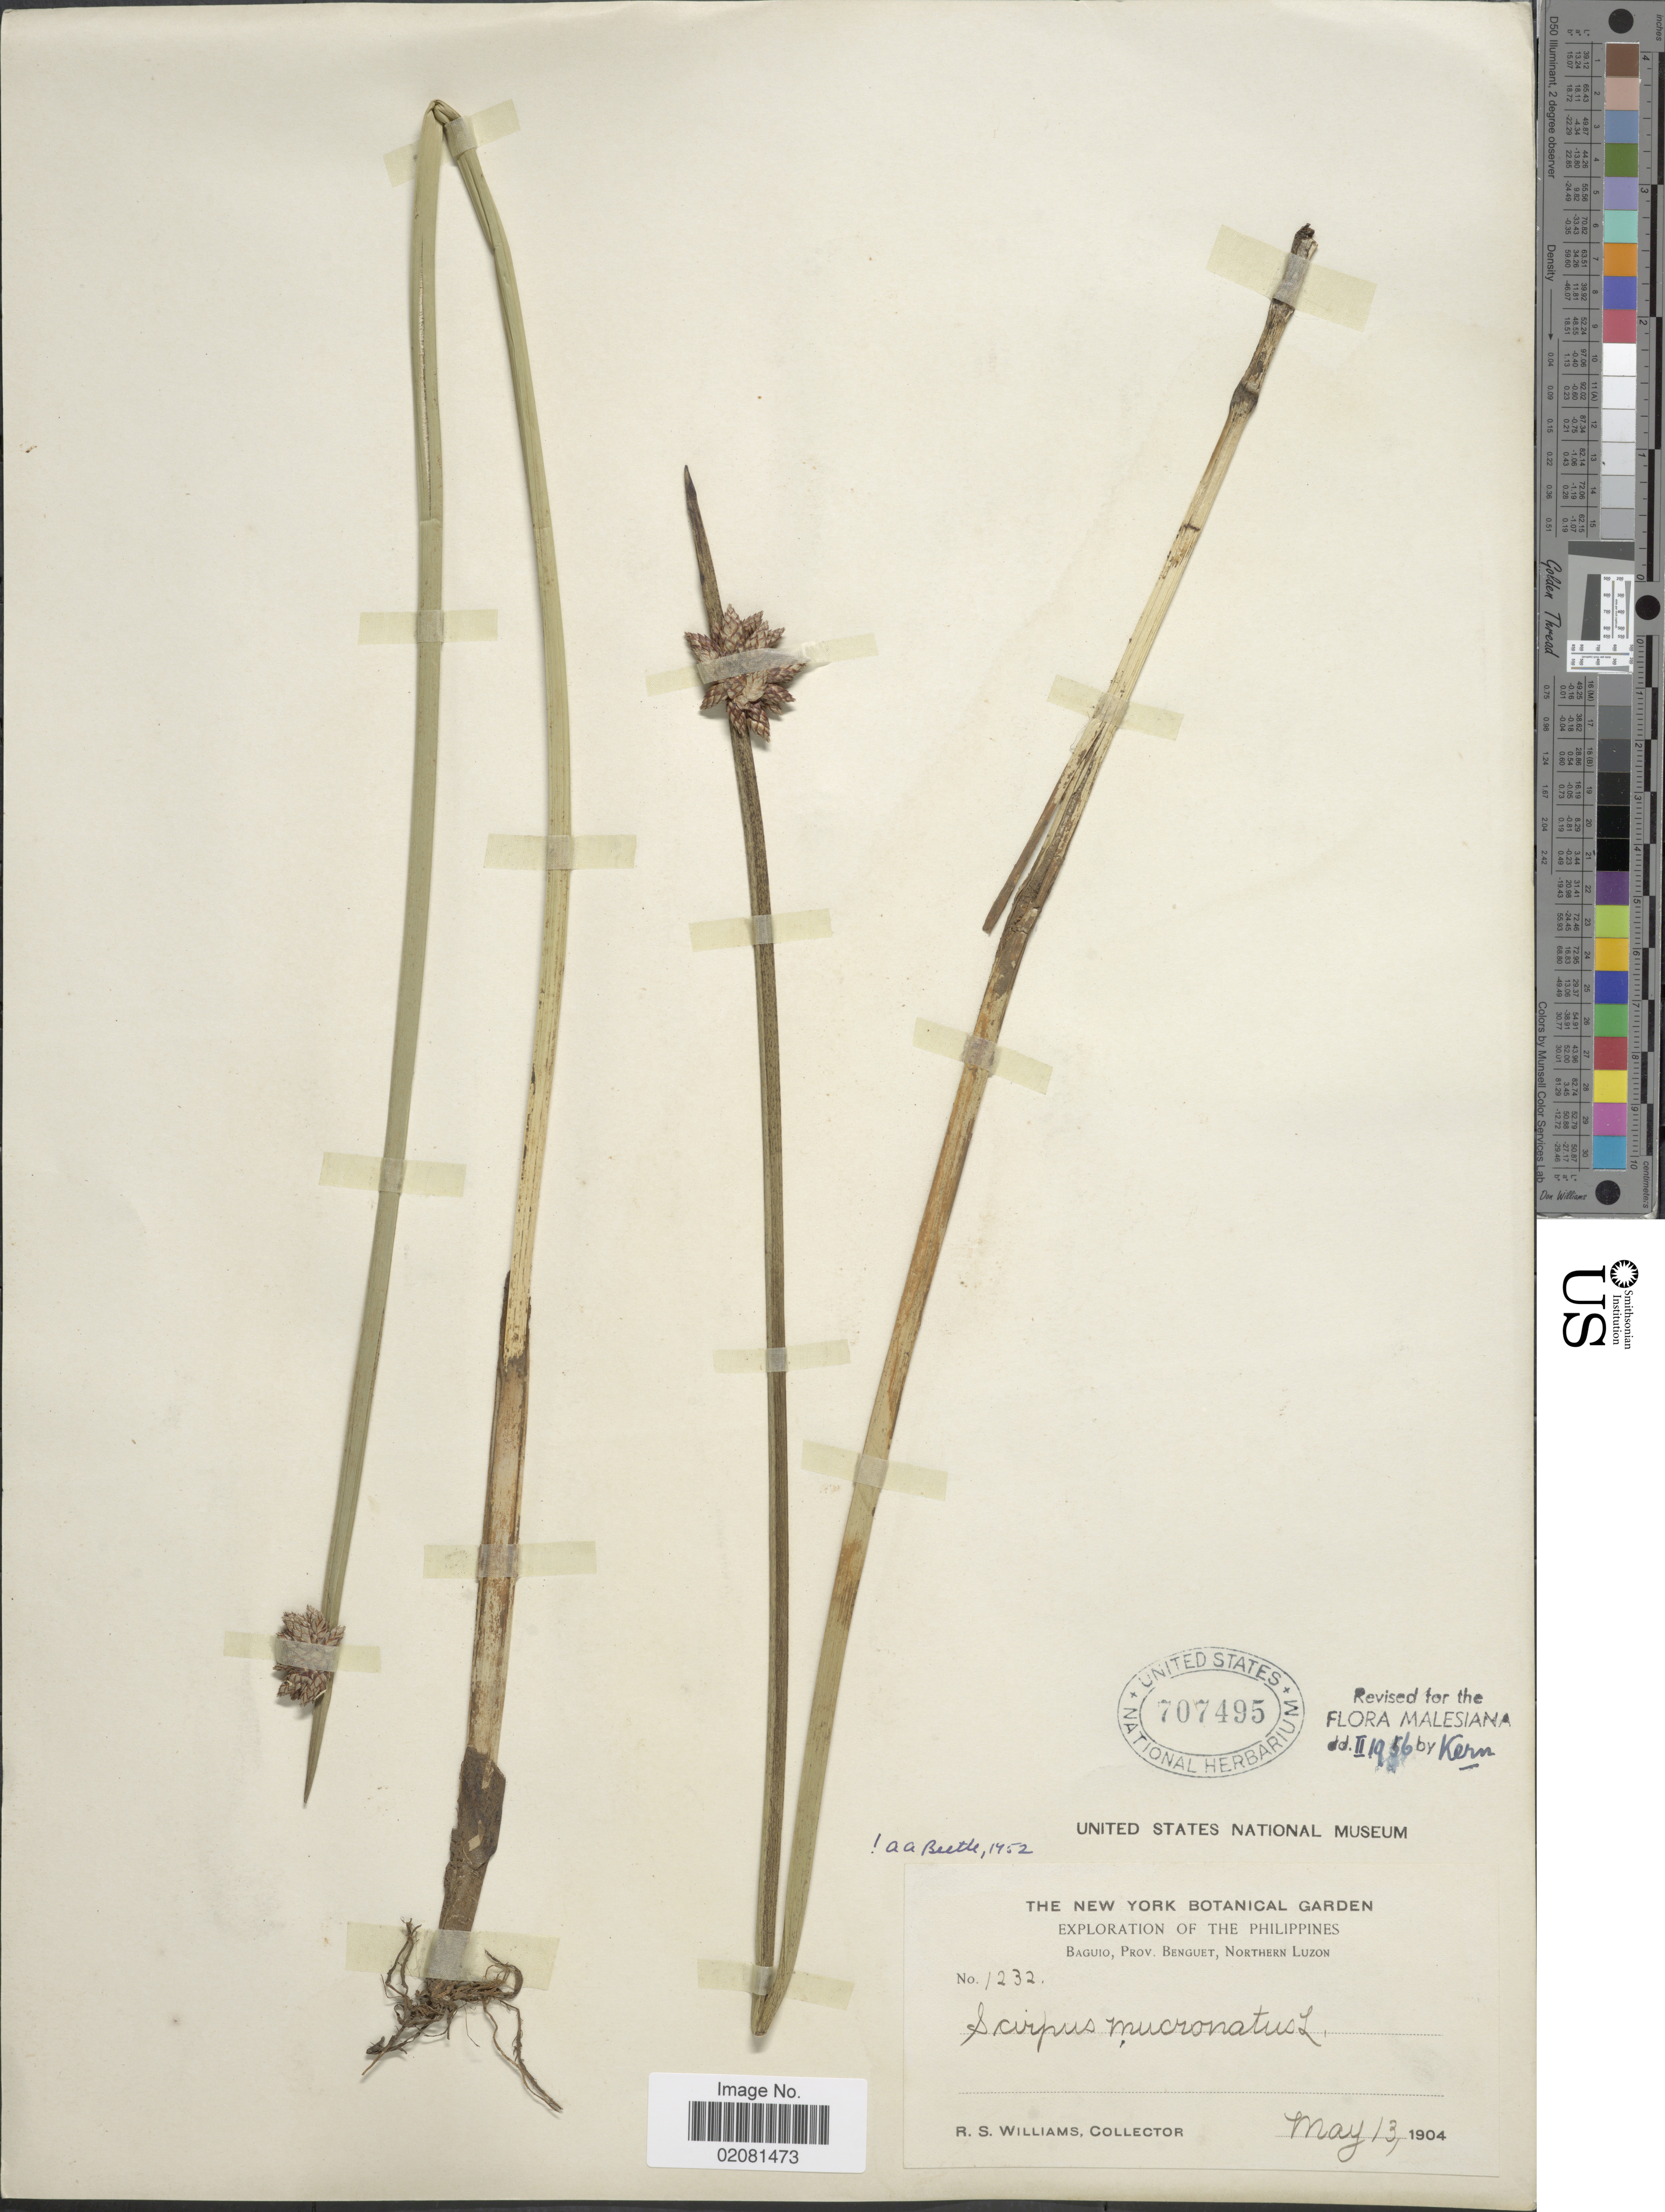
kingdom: Plantae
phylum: Tracheophyta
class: Liliopsida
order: Poales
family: Cyperaceae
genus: Schoenoplectus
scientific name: Schoenoplectus mucronatus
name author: (L.) Palla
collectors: R. S. Williams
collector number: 1232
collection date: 1904-05-13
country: Philippines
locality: Baguio, Prov. Benguet, Northern Luzon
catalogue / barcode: US 707495